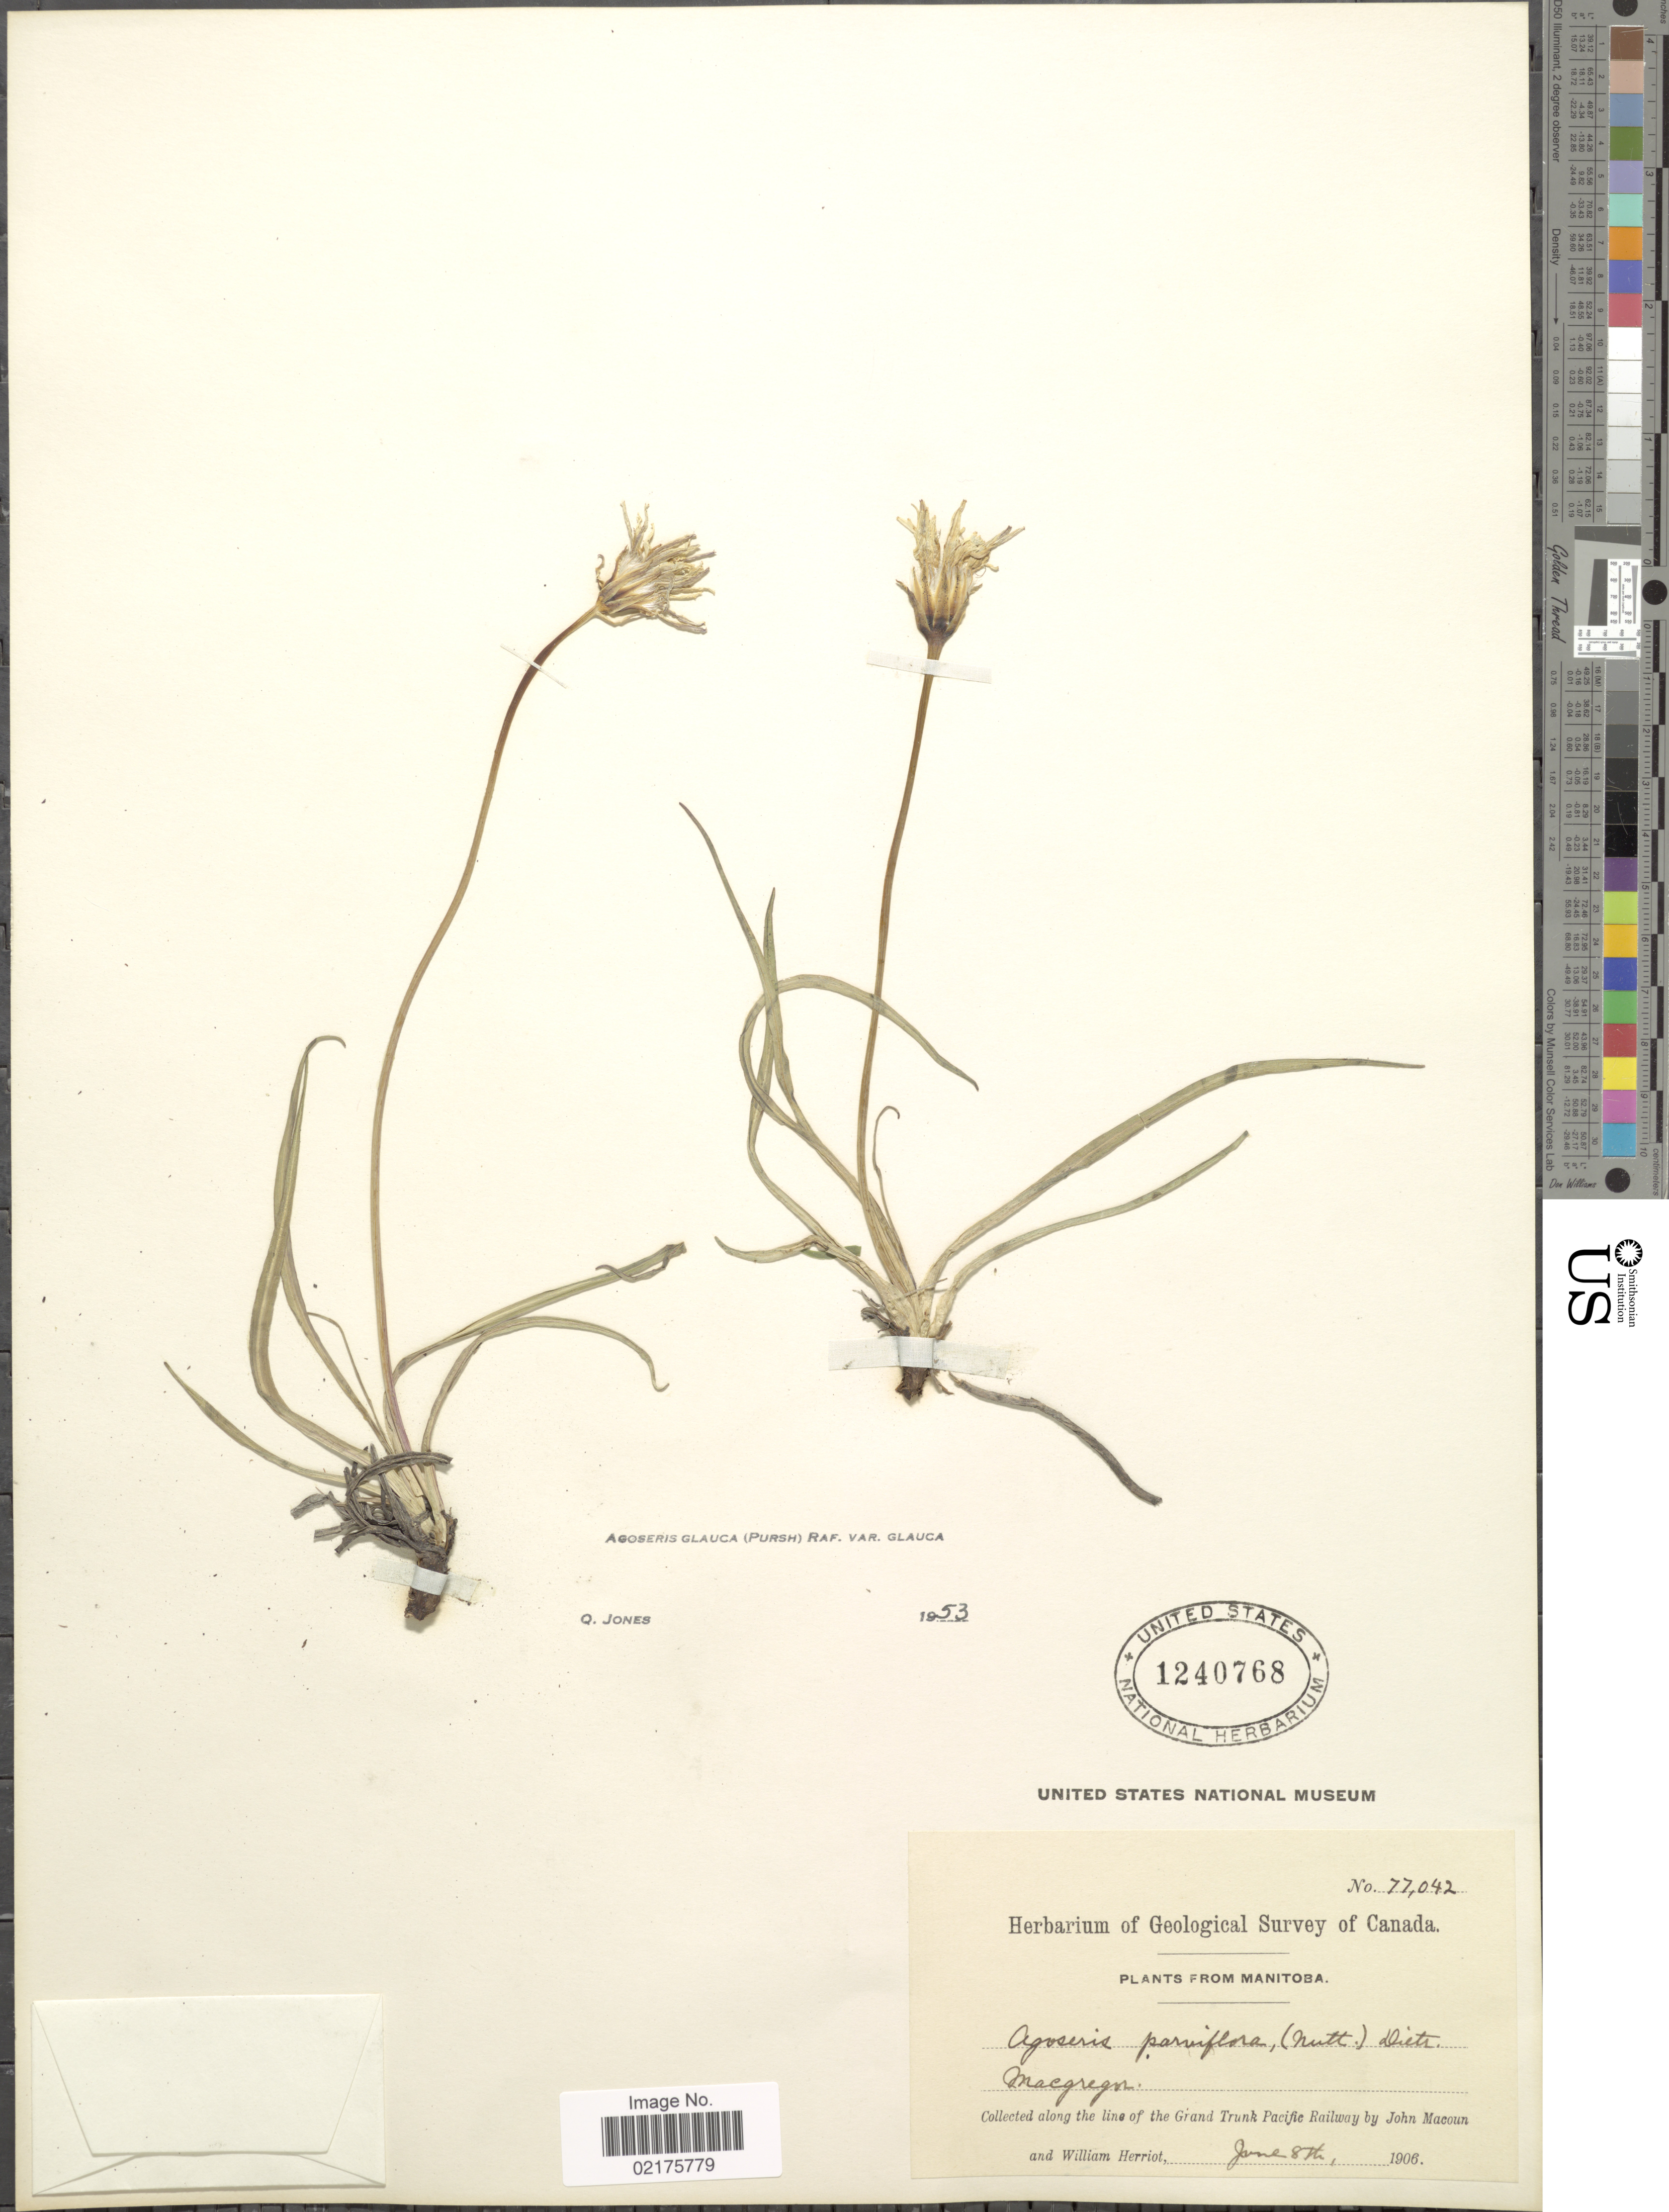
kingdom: Plantae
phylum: Tracheophyta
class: Magnoliopsida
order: Asterales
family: Asteraceae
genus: Agoseris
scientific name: Agoseris glauca var. glauca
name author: (Pursh) Raf.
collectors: J. Macoun & W. Herriot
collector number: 77042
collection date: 1906-06-08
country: Canada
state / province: Manitoba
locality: Macgregor, Along the line of the Grand Trunk Pacific Railway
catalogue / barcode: US 1240768